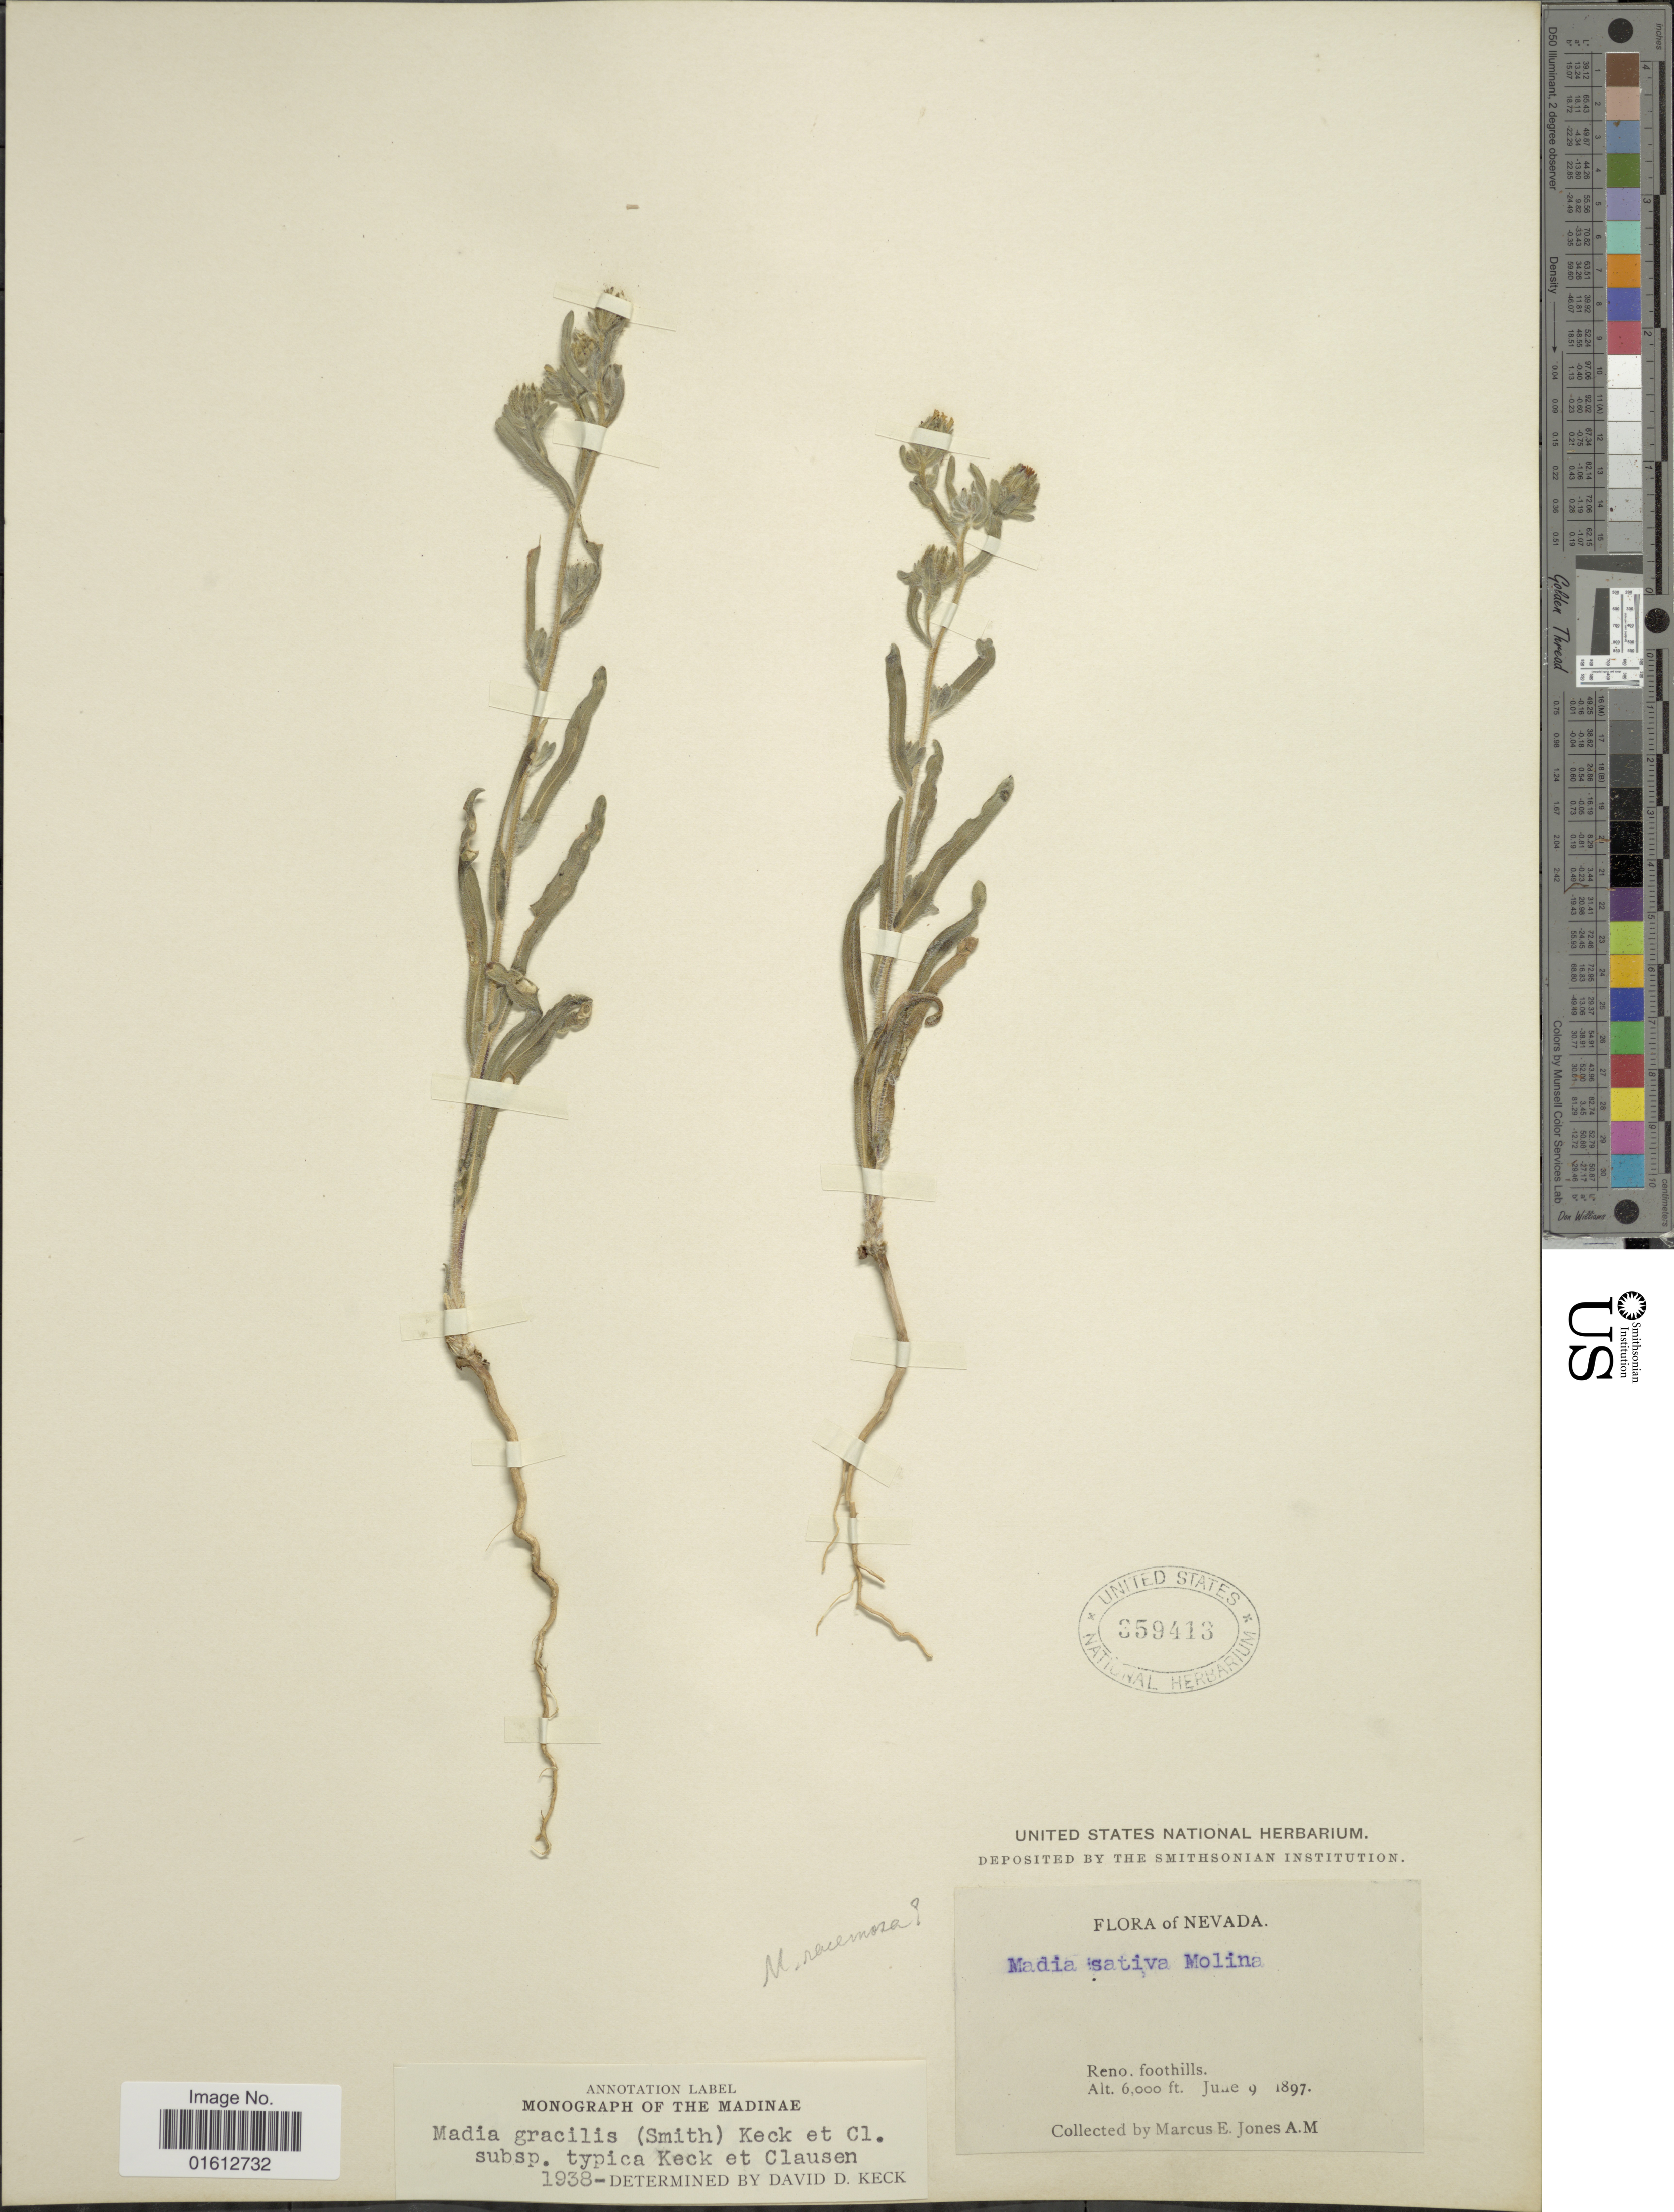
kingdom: Plantae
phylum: Tracheophyta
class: Magnoliopsida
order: Asterales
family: Asteraceae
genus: Madia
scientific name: Madia gracilis subsp. gracilis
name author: (Sm.) D.D. Keck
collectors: M. E. Jones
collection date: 1897-06-09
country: United States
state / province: Nevada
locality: Reno foothills.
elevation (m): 1829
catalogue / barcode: US 359413